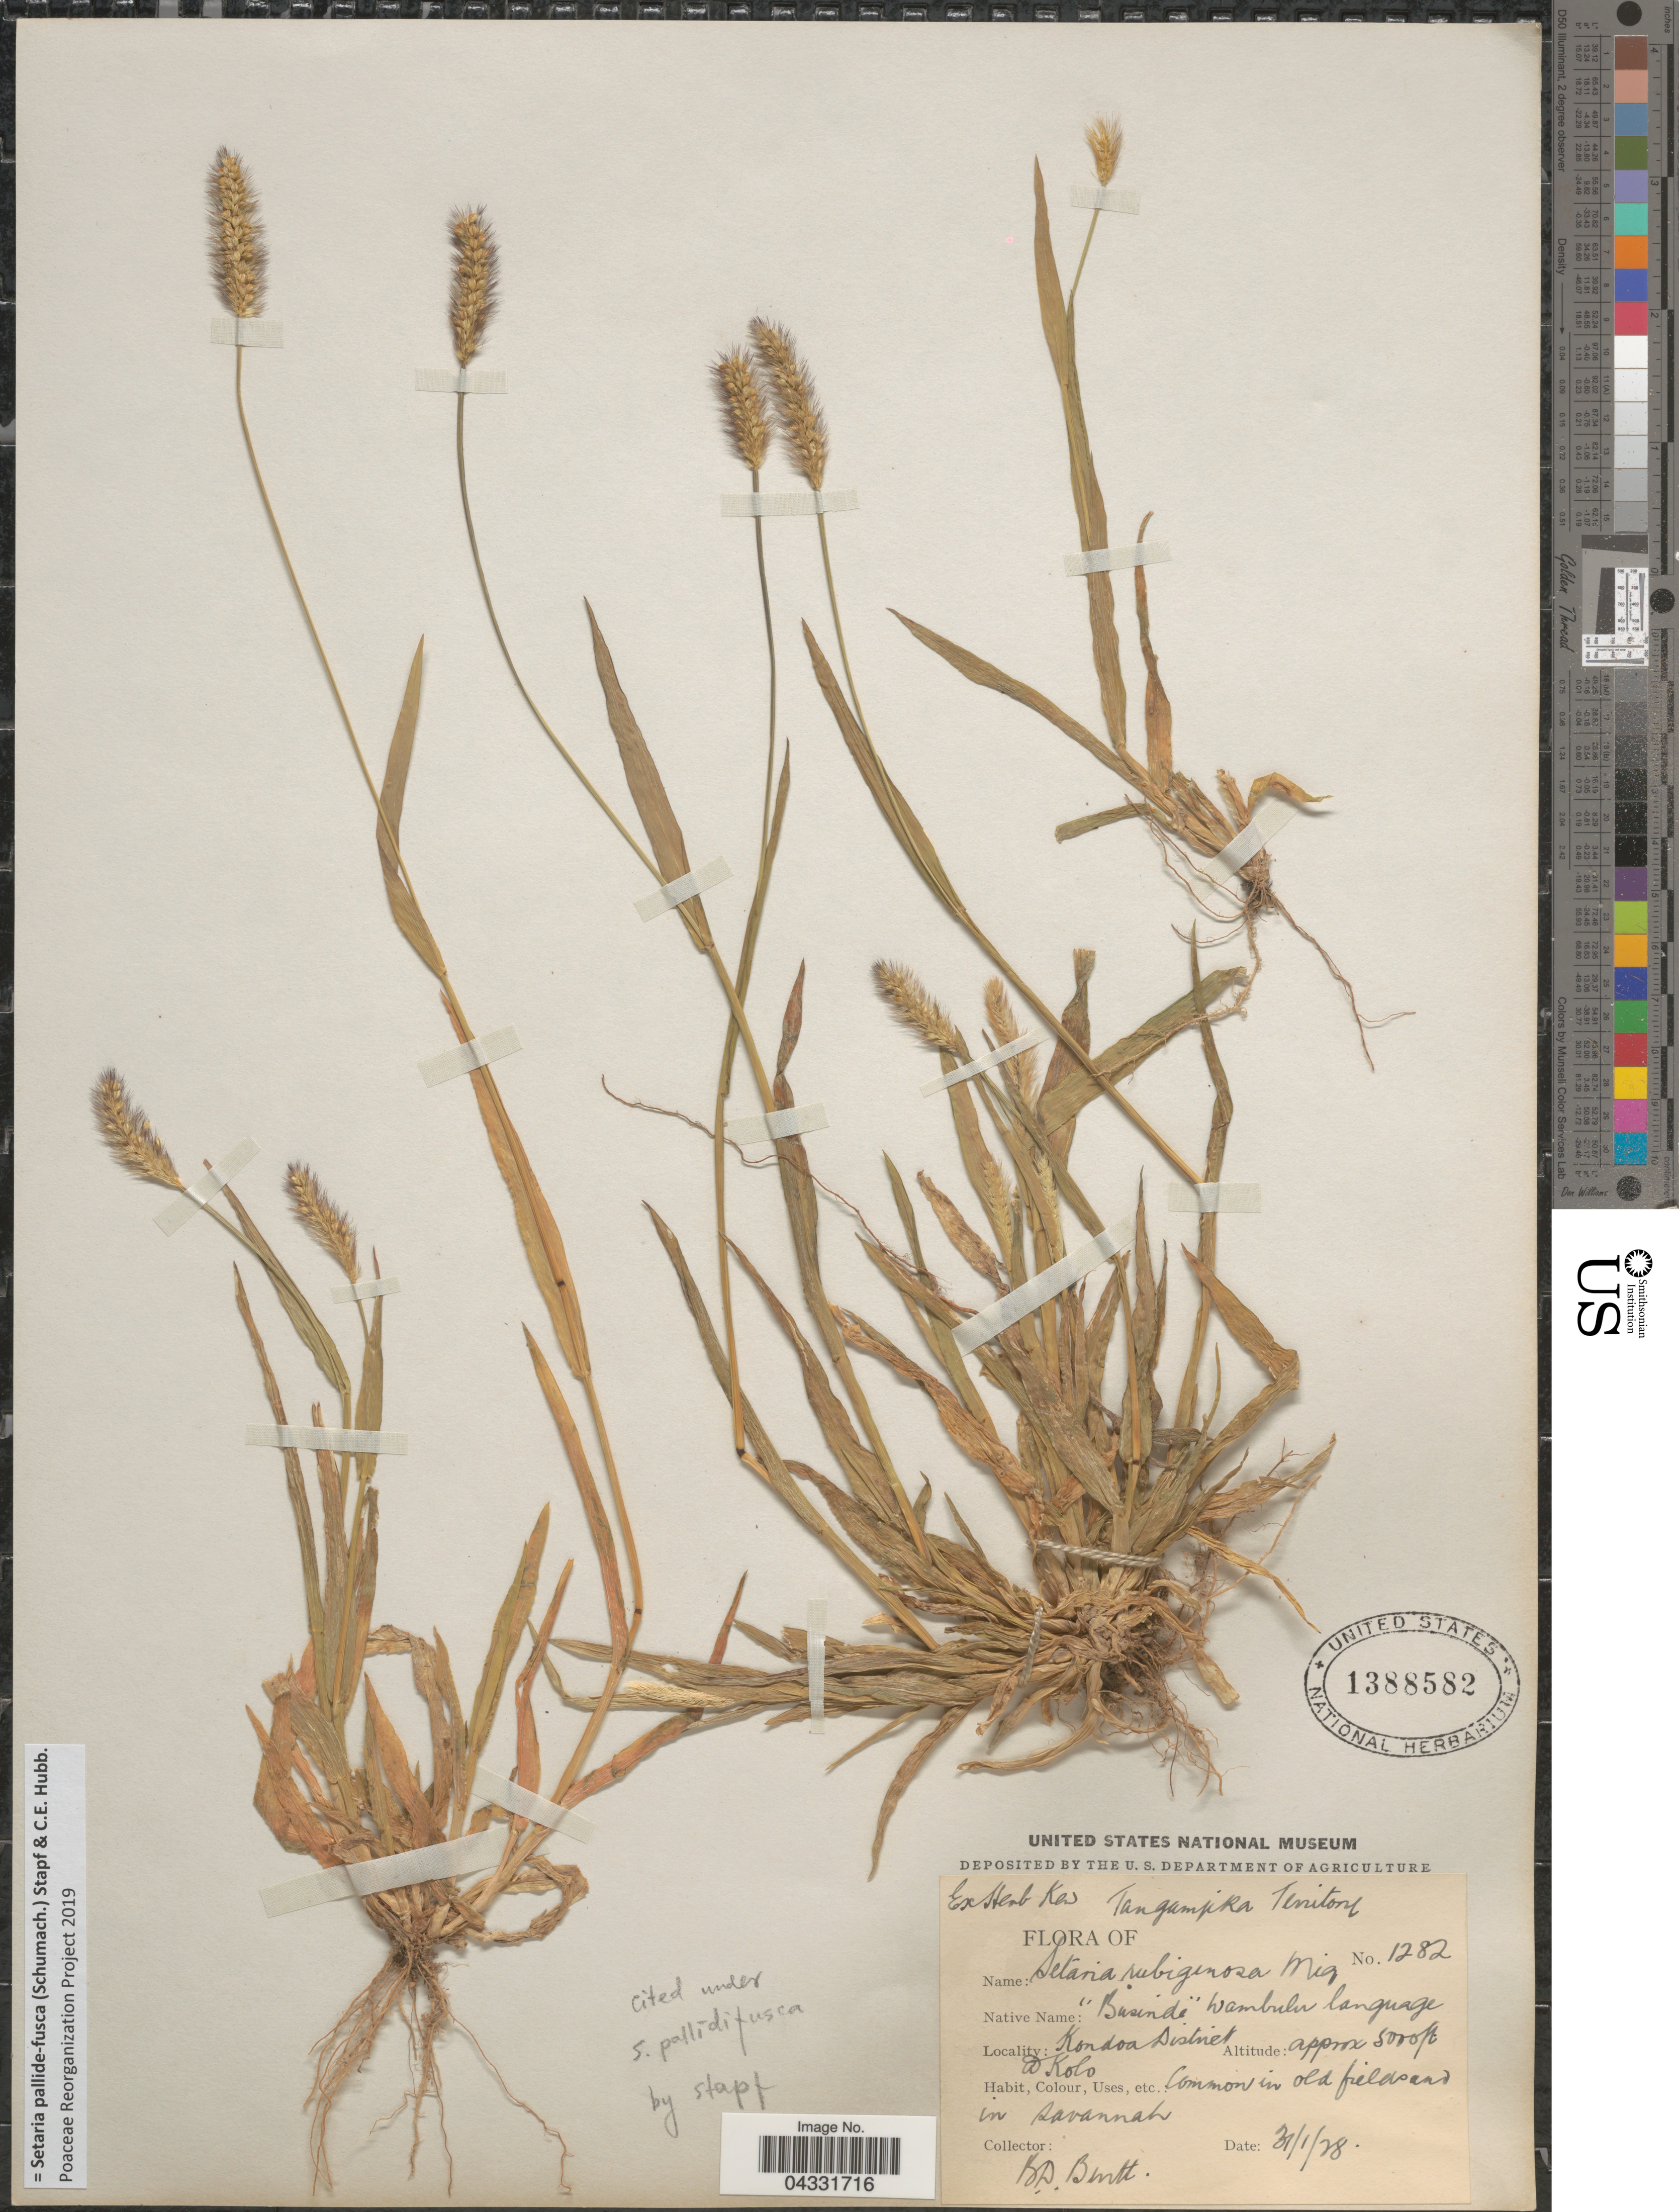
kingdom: Plantae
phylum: Tracheophyta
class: Liliopsida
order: Poales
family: Poaceae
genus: Setaria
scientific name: Setaria pallide-fusca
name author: (Schumach.) Stapf & C.E. Hubb.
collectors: B. D. Burtt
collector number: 1282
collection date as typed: Transcribed d/m/y: 31/1/28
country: Tanzania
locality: Tanganyika Territory. Kondoa District. [illegible text] Kolo.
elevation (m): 1524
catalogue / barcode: US 1388582